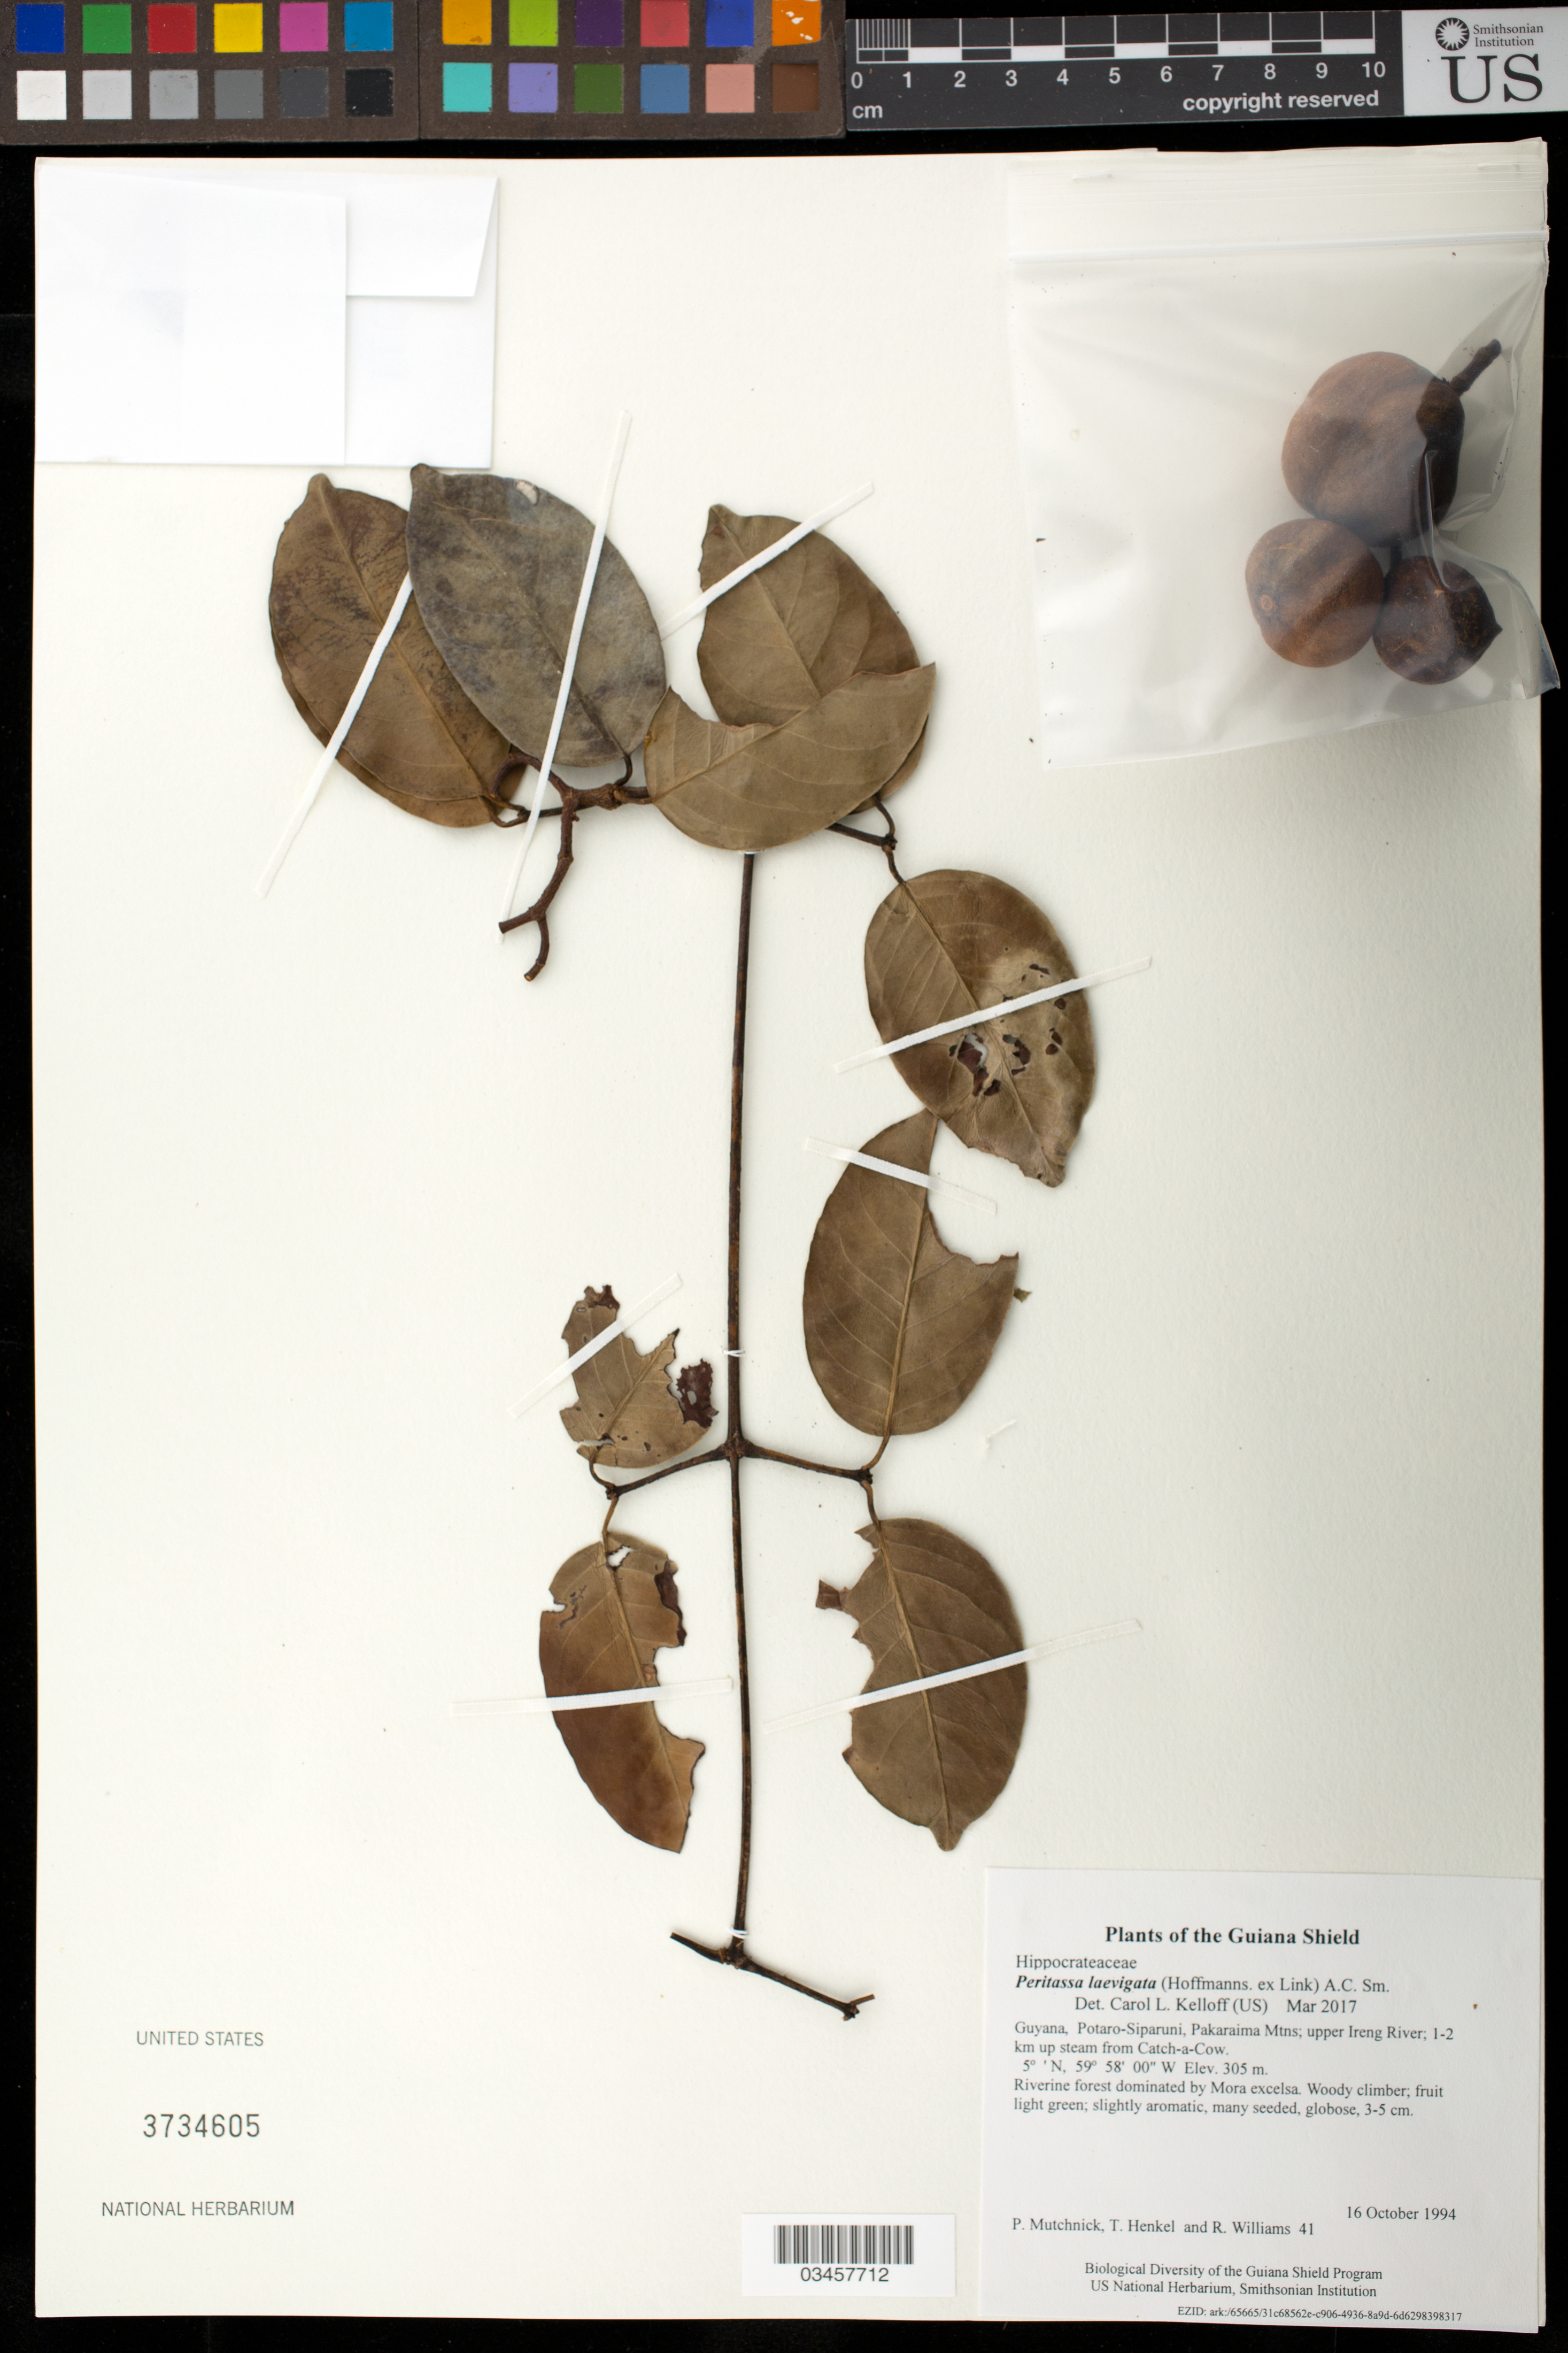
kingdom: Plantae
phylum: Tracheophyta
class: Magnoliopsida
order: Celastrales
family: Celastraceae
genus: Peritassa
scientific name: Peritassa laevigata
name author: (Hoffmanns. ex Link) A.C. Sm.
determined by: Kelloff, Carol L., (US), Smithsonian Institution - National Museum of Natural History (UNITED STATES)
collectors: P. Mutchnick, T. Henkel & R. Williams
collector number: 41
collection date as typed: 16 October 1994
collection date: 1994-10-16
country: Guyana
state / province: Potaro-Siparuni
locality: Pakaraima Mtns; upper Ireng River; 1-2 km up stream from Catch-a-Cow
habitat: Riverine forest dominated by Mora excelsa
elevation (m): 305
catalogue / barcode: US 3734605